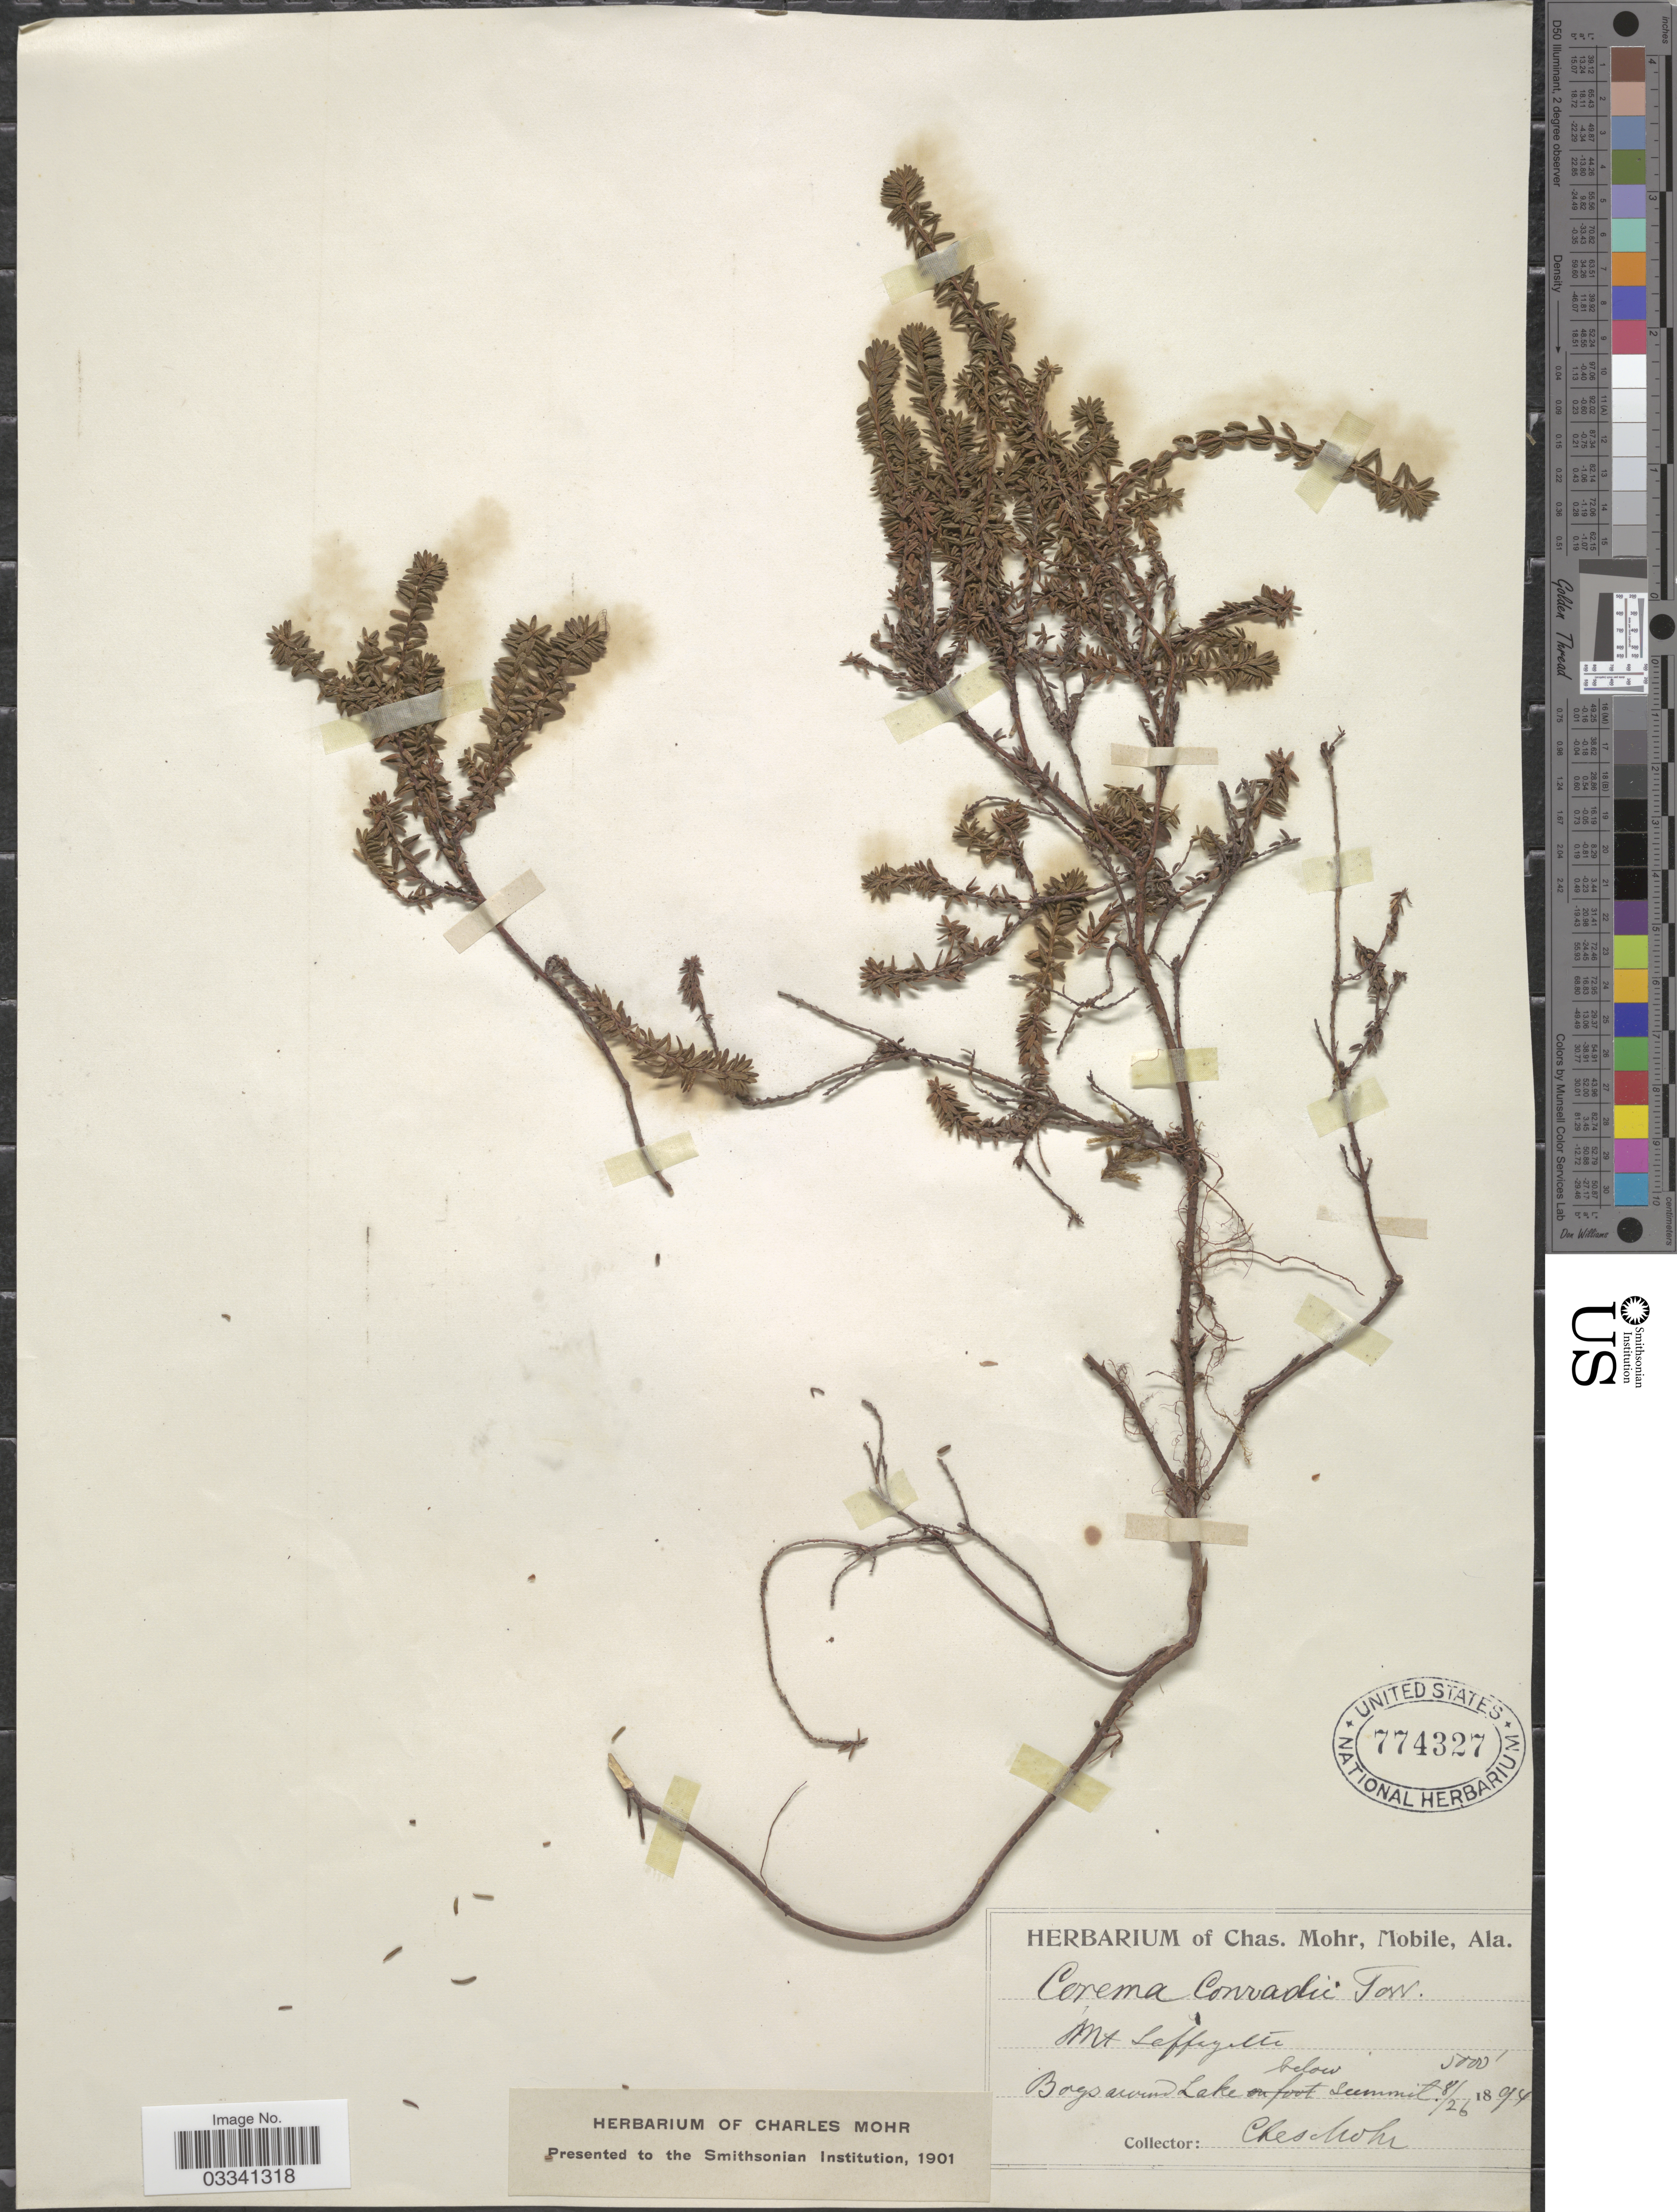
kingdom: Plantae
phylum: Tracheophyta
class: Magnoliopsida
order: Ericales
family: Ericaceae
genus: Corema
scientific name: Corema conradii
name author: Torr.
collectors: C. Mohr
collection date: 1894-08-26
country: United States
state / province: Alabama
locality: Mt Laffayette. Bogs around Lake below summit.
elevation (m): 1524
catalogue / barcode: US 774327